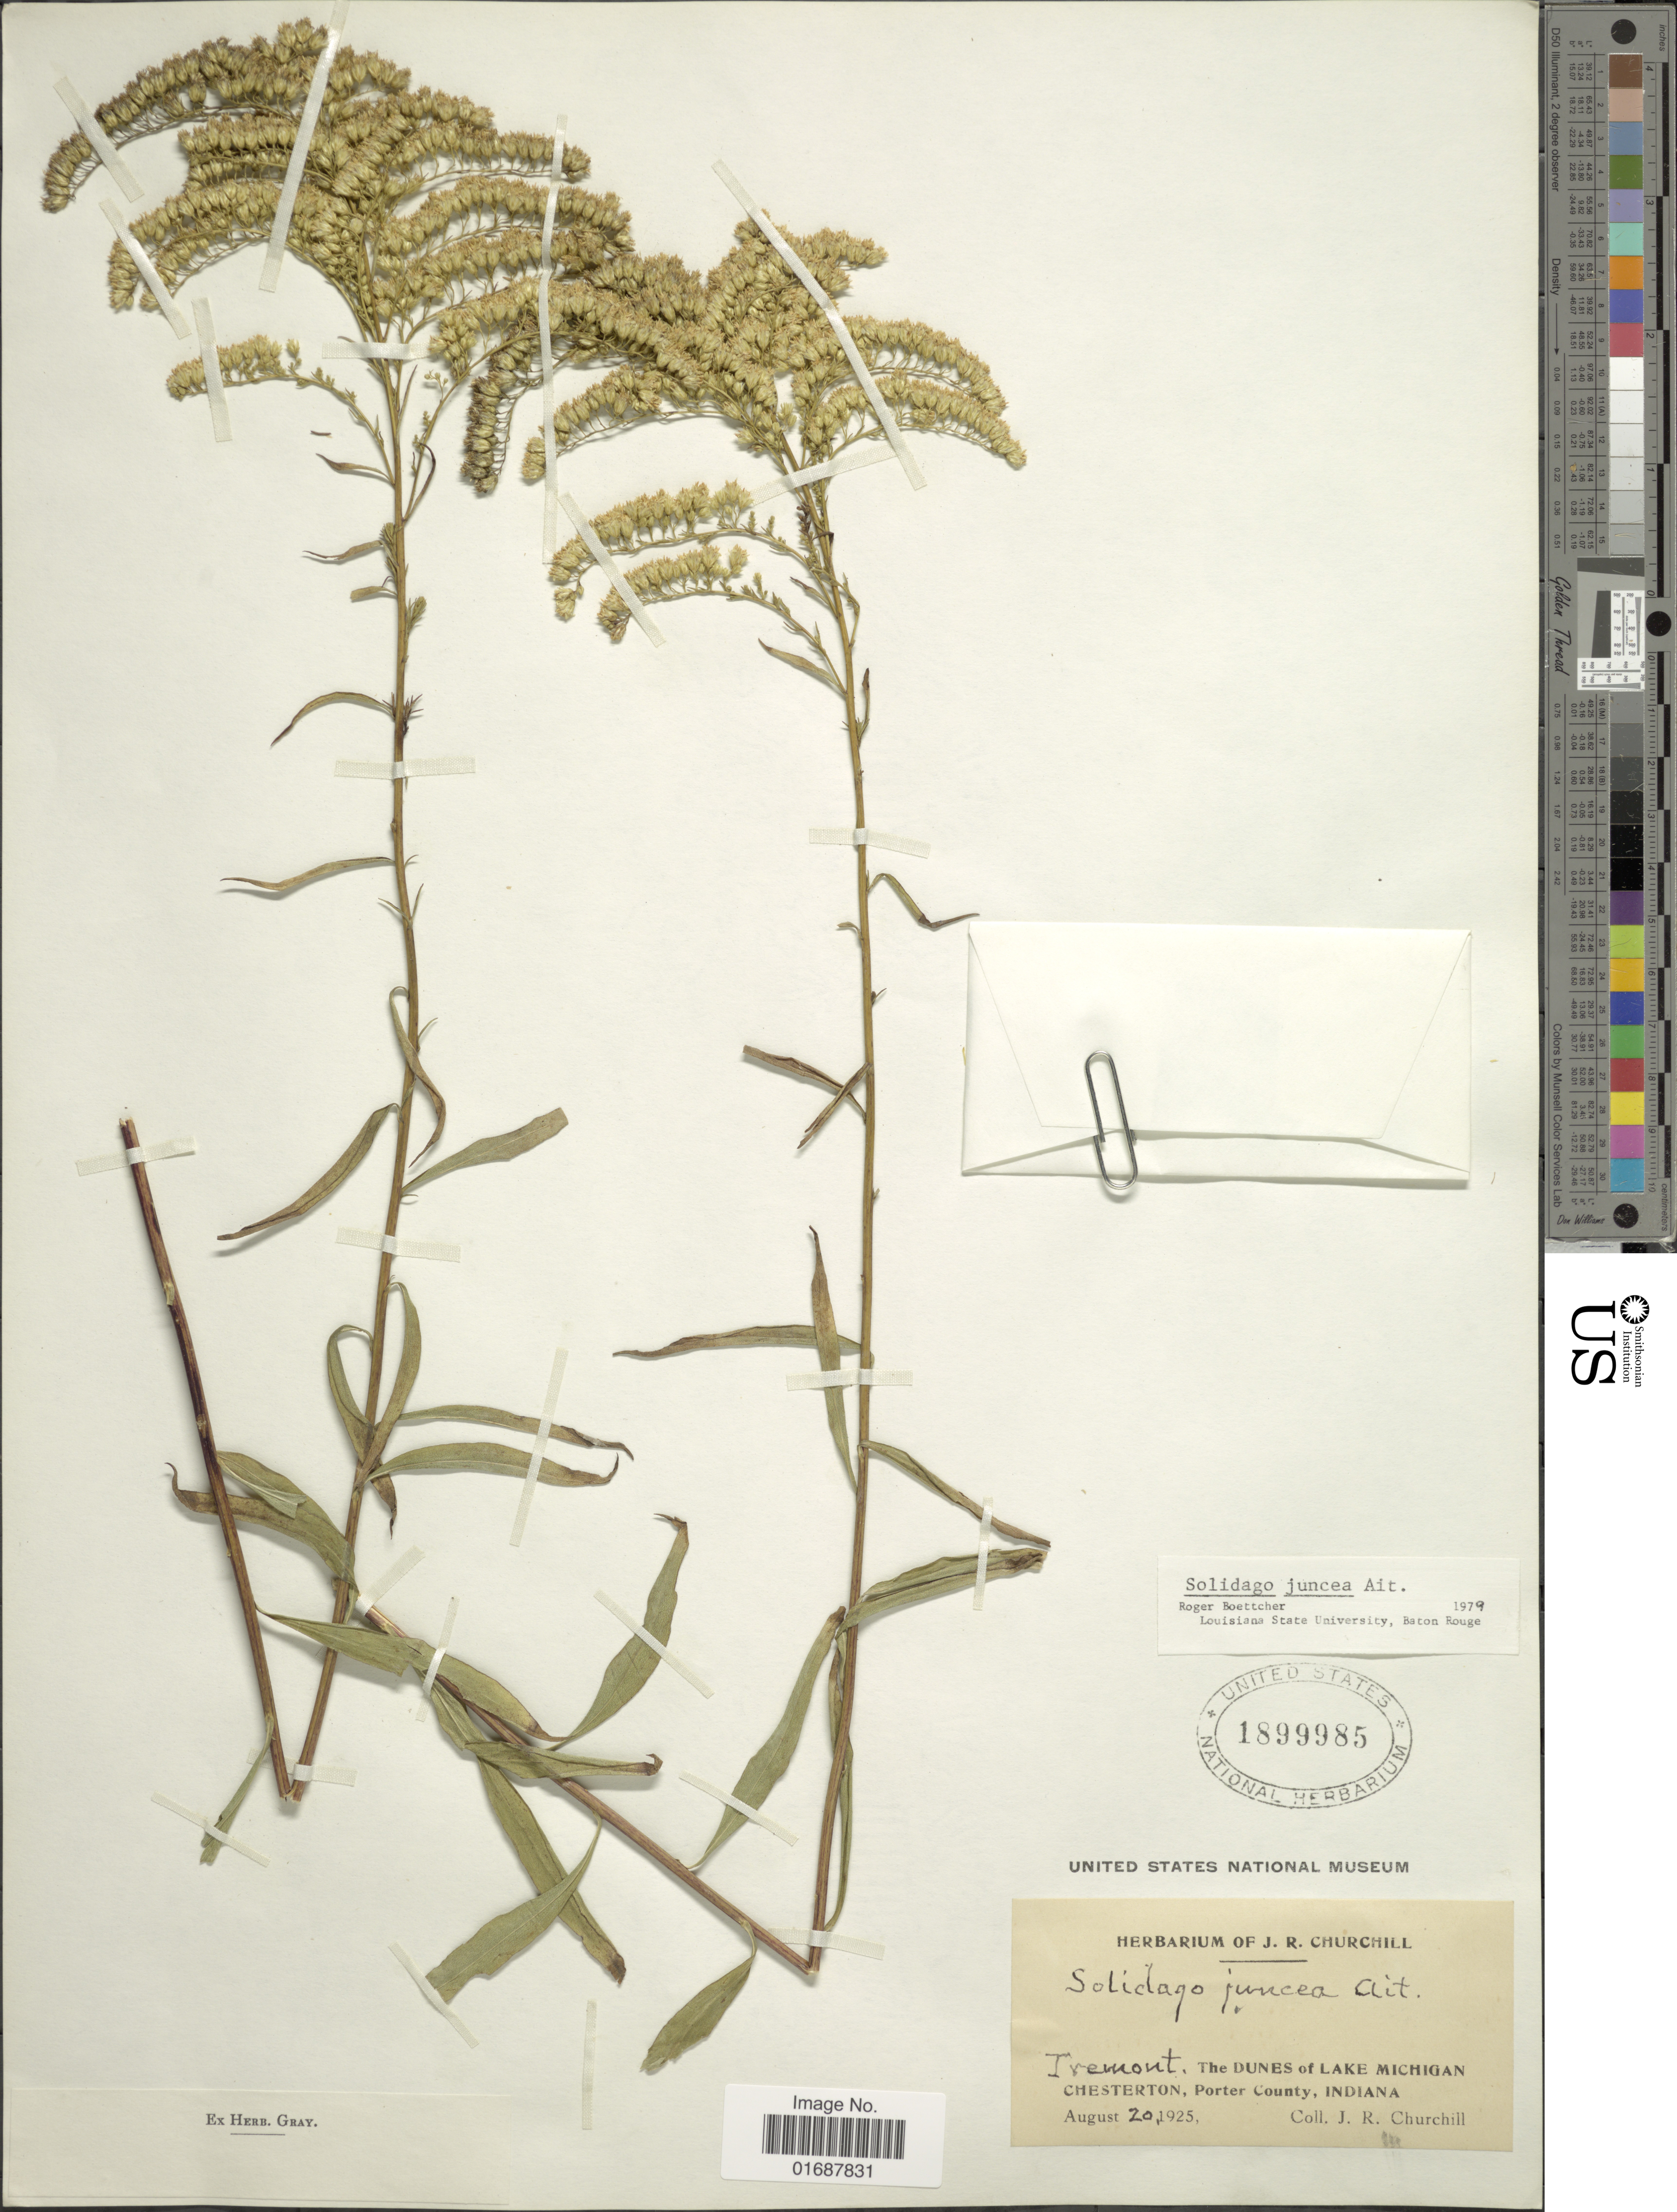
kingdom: Plantae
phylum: Tracheophyta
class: Magnoliopsida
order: Asterales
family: Asteraceae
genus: Solidago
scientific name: Solidago juncea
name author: Aiton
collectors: J. Churchill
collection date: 1925-08-20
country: United States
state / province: Indiana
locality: Tremont, the Dunes of Lake Michigan, Chesterton, Porter County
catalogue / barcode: US 1899985